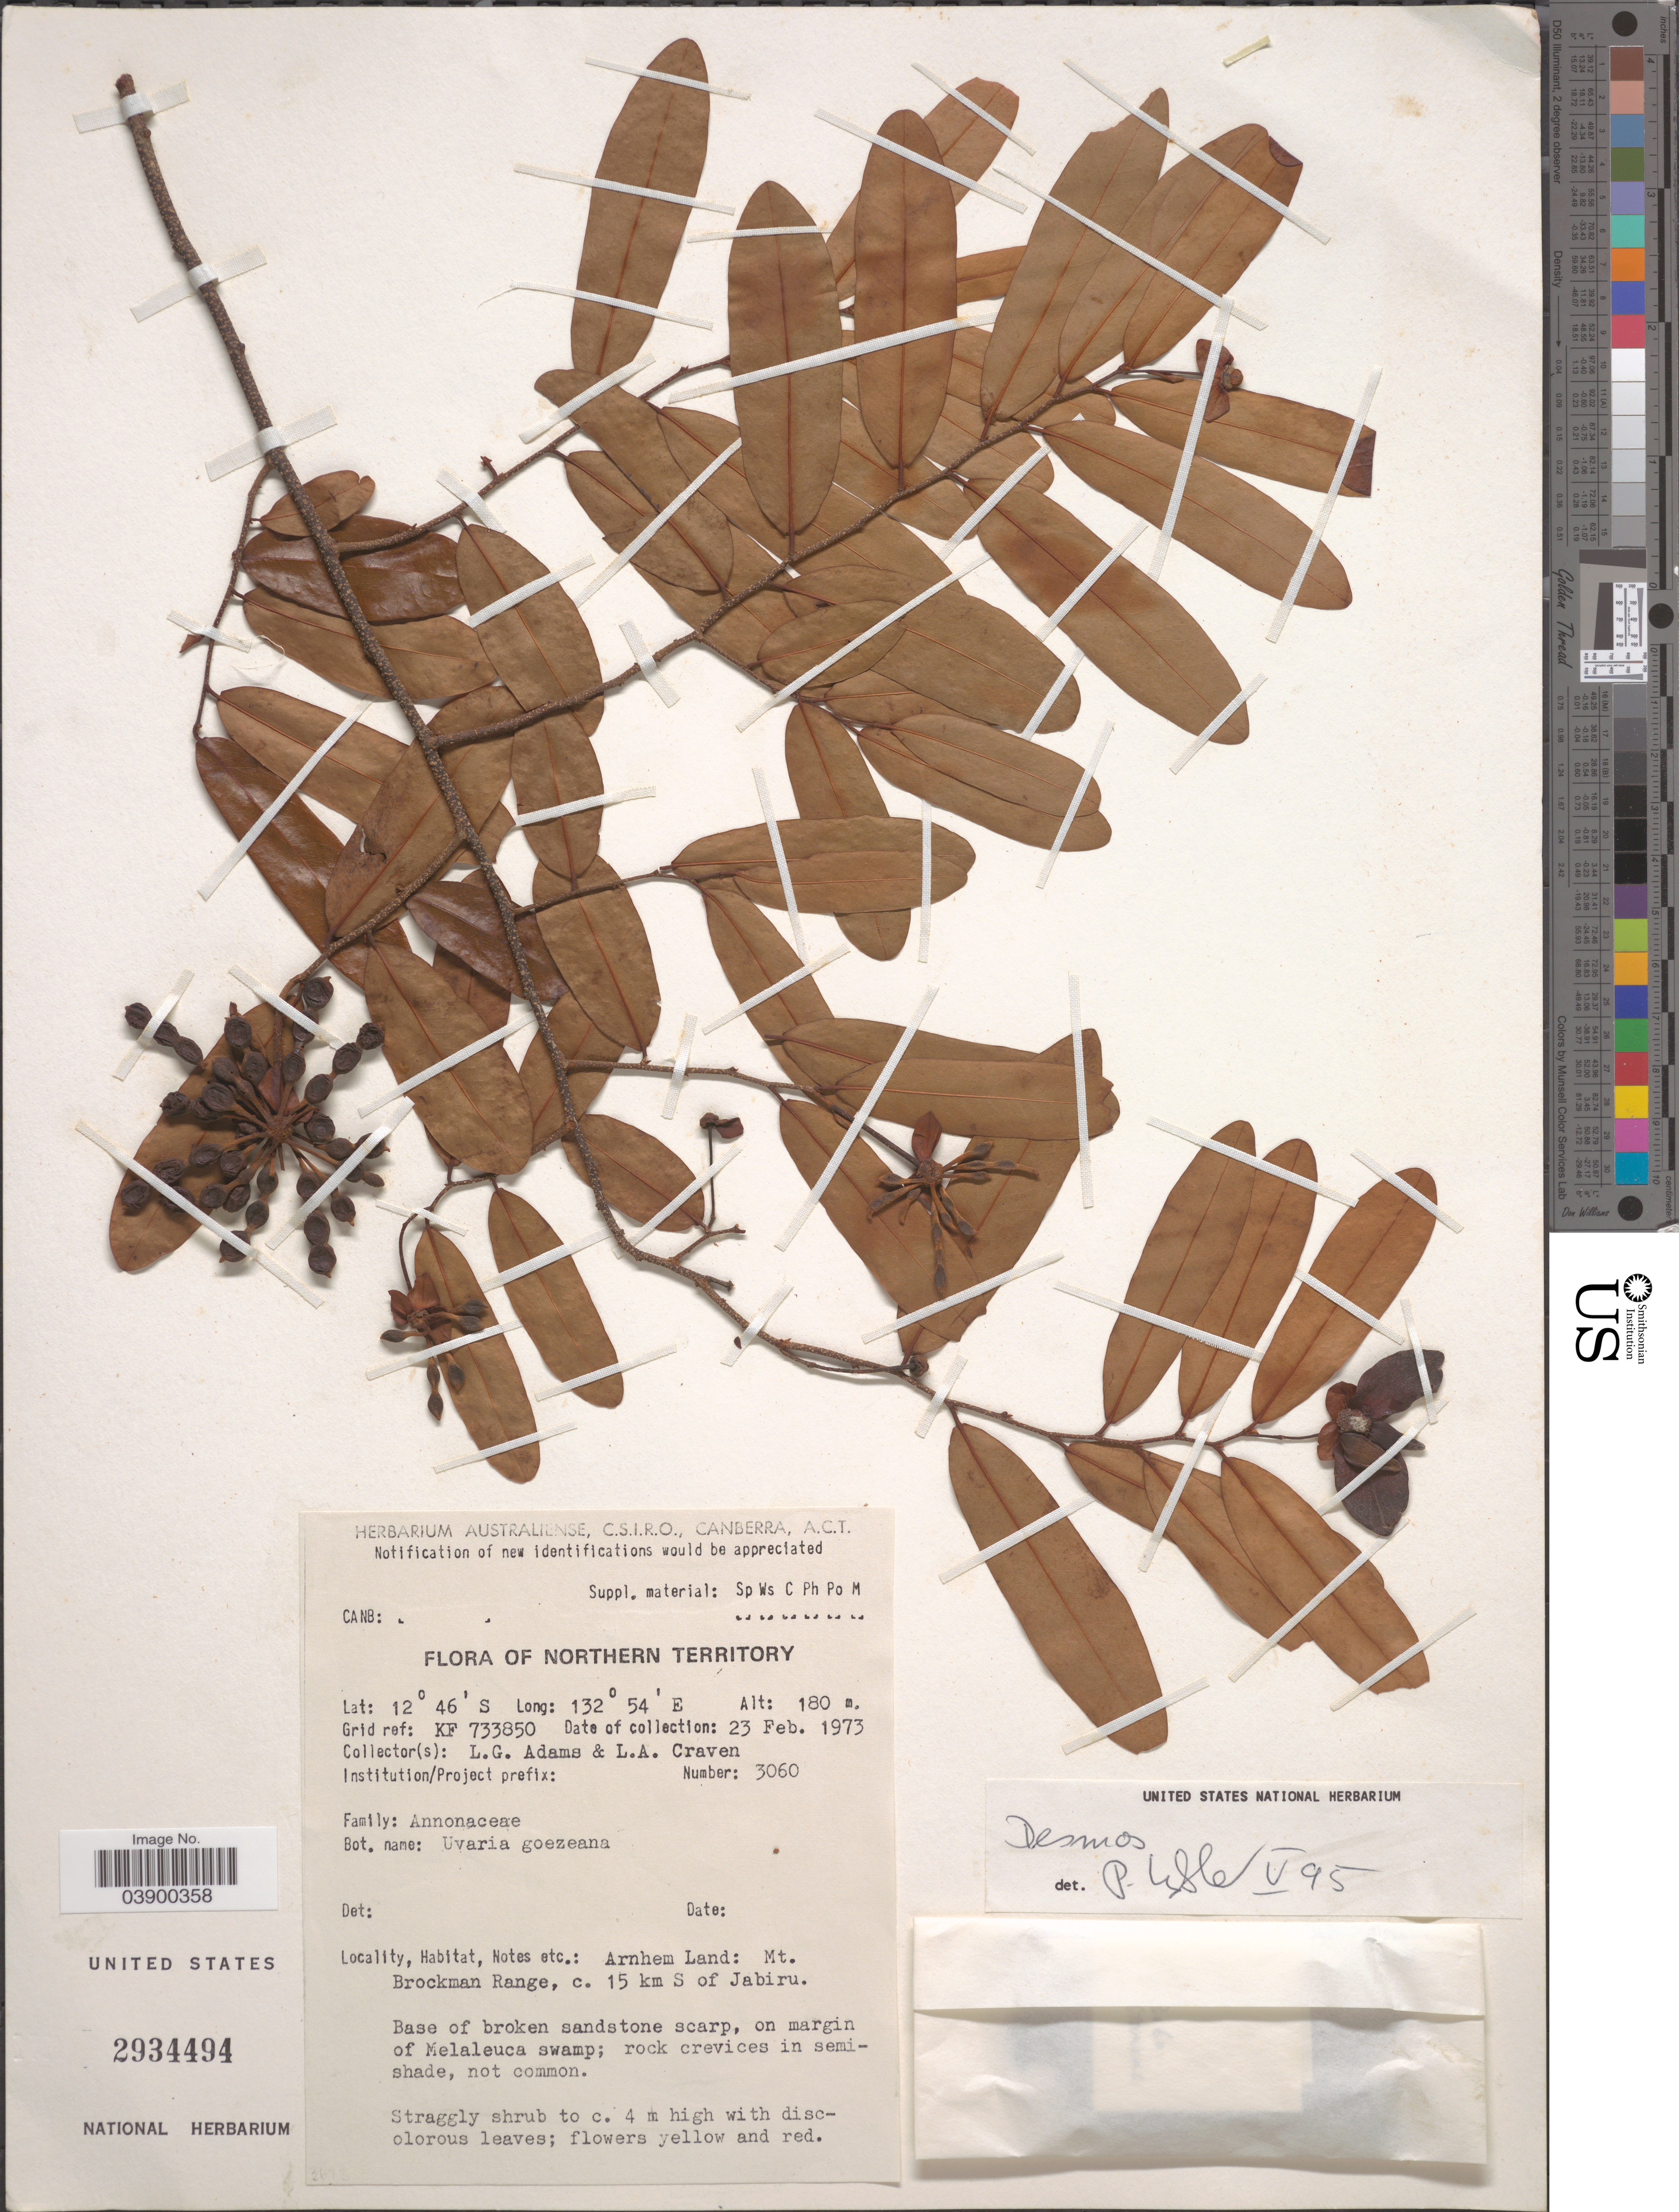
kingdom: Plantae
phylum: Tracheophyta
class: Magnoliopsida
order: Magnoliales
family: Annonaceae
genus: Desmos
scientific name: Desmos sp.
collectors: L. G. Adams & L. A. Craven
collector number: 3060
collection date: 1973-02-23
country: Australia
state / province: Northern Territory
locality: Grid ref: KF 733850. Arnhem Land: Mt. Brockman Range, c. 15 km S of Jabiru.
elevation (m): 180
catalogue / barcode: US 2934494